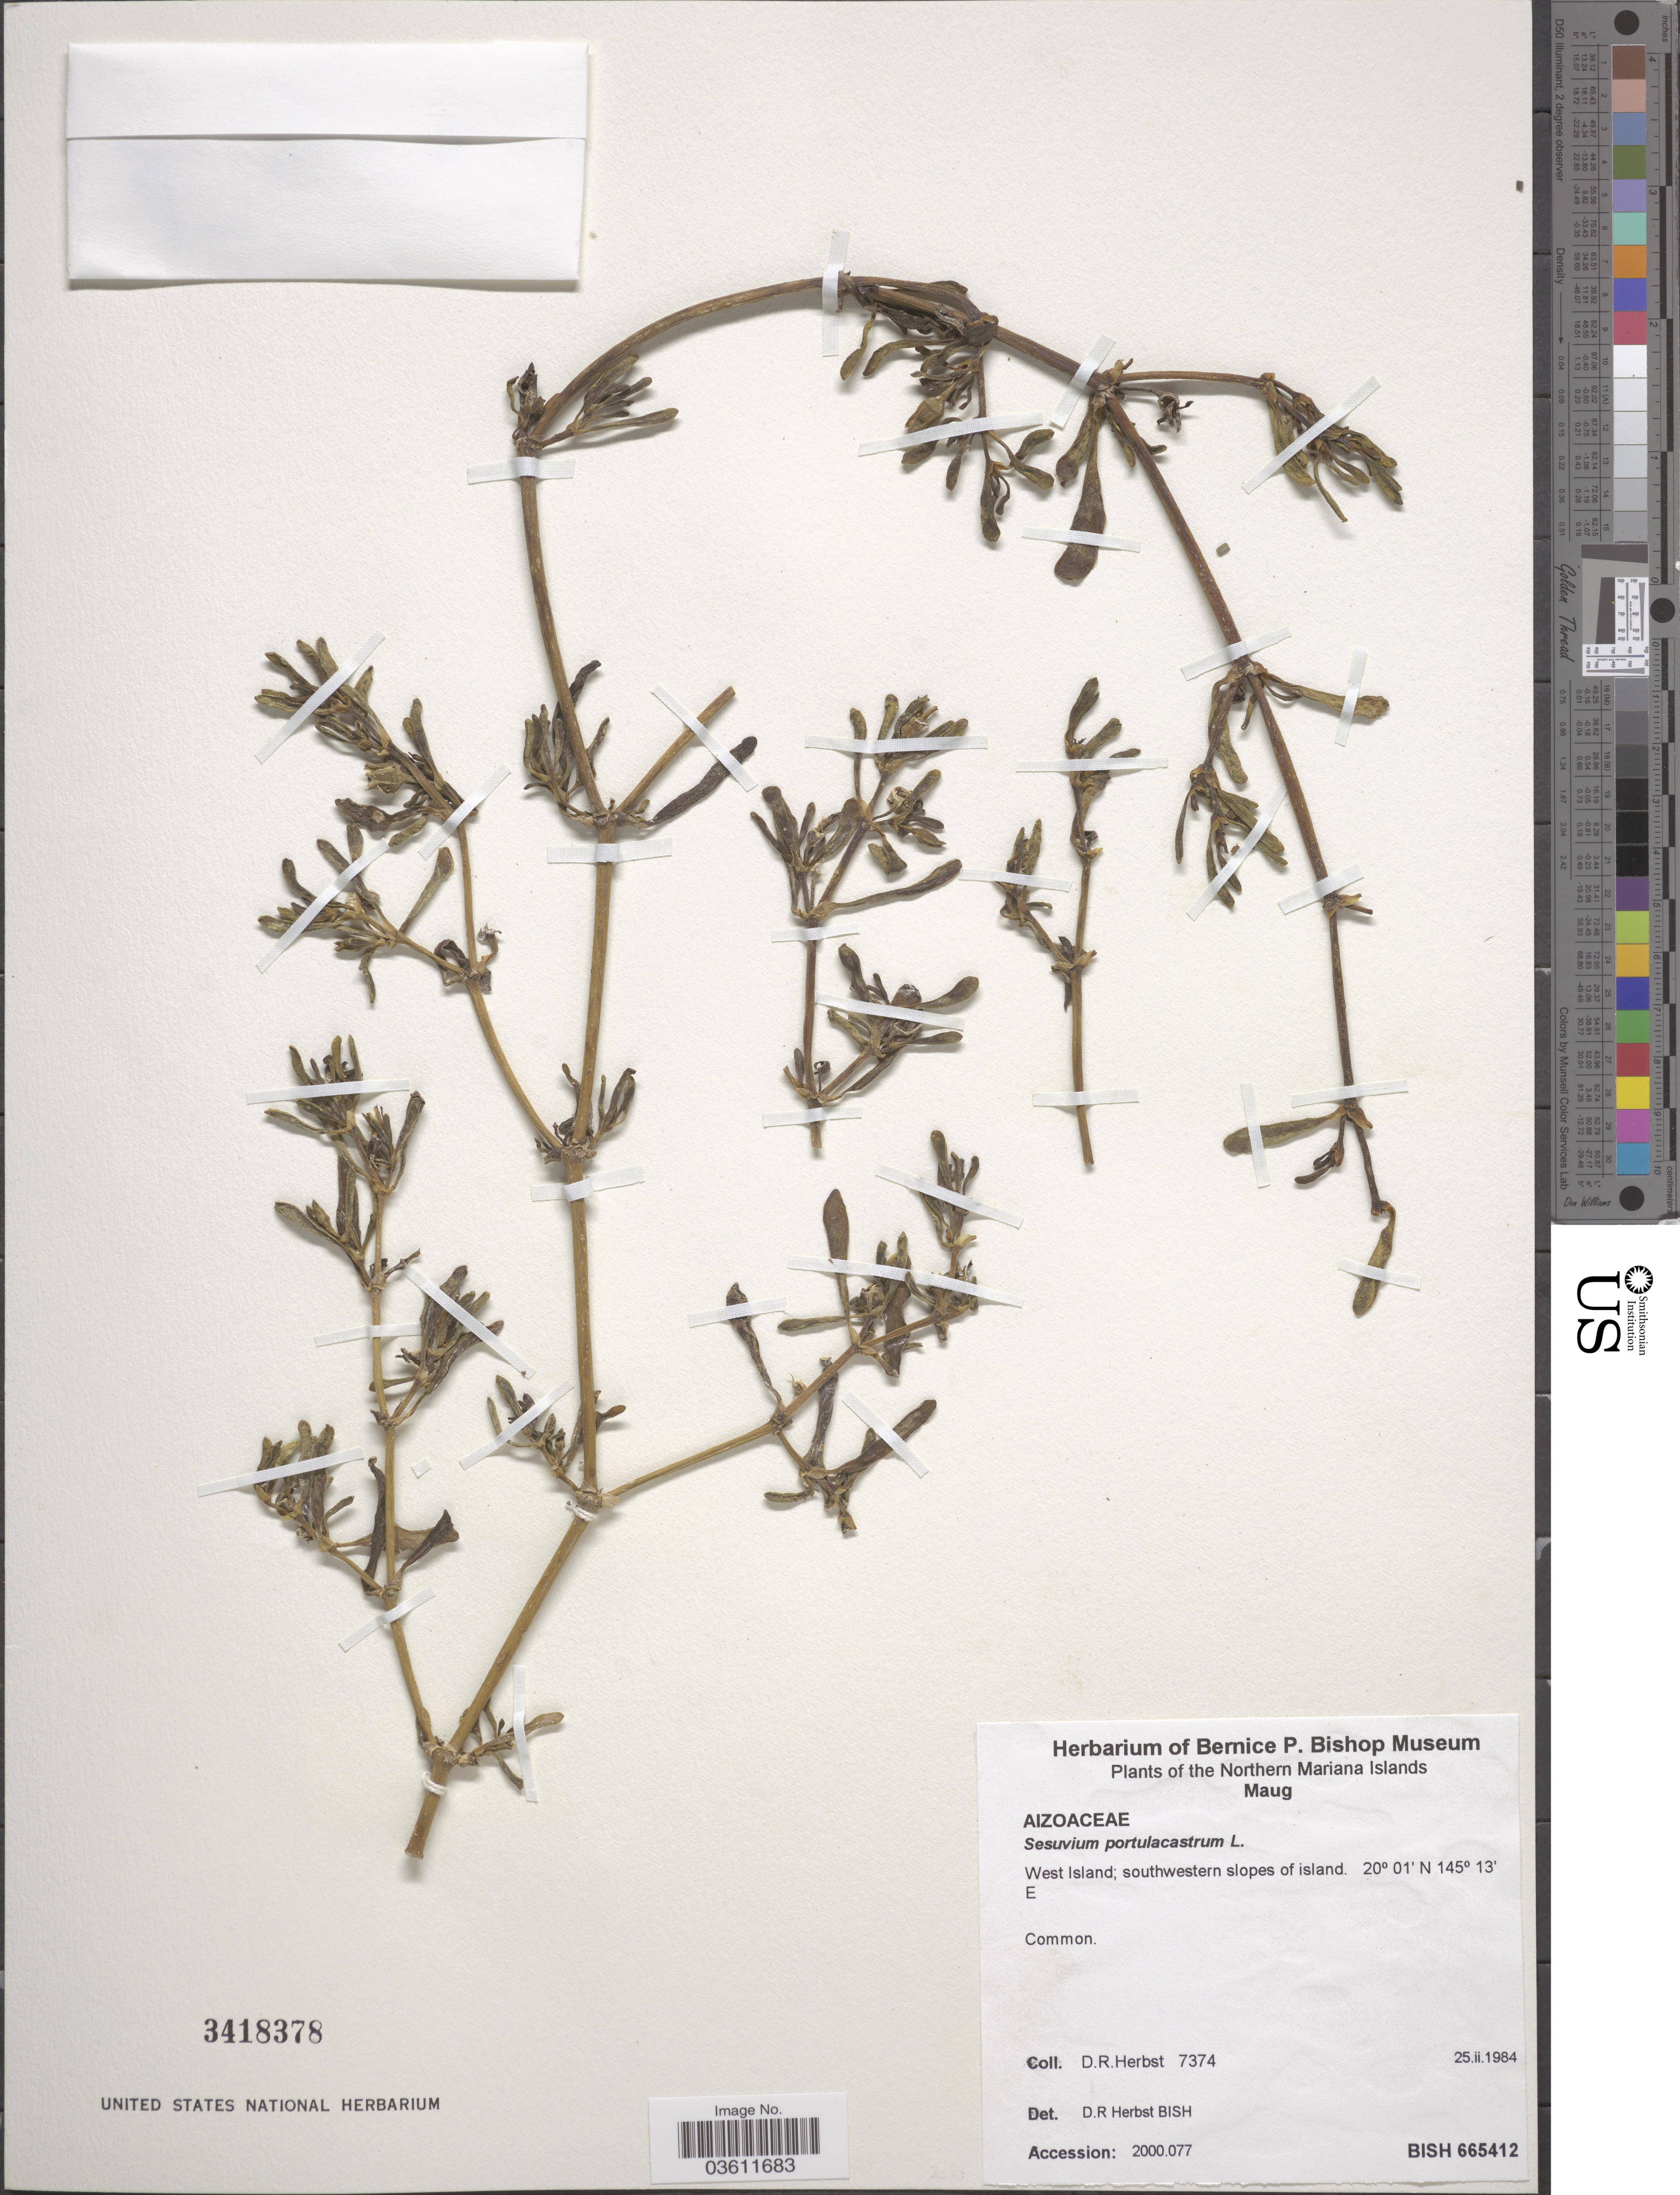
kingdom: Plantae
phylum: Tracheophyta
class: Magnoliopsida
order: Caryophyllales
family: Aizoaceae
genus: Sesuvium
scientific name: Sesuvium portulacastrum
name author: (L.) L.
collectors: D. R. Herbst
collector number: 7374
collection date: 1984-02-25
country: Northern Mariana Islands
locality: Maug. West Island; southwestern slopes of island.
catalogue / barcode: US 3418378